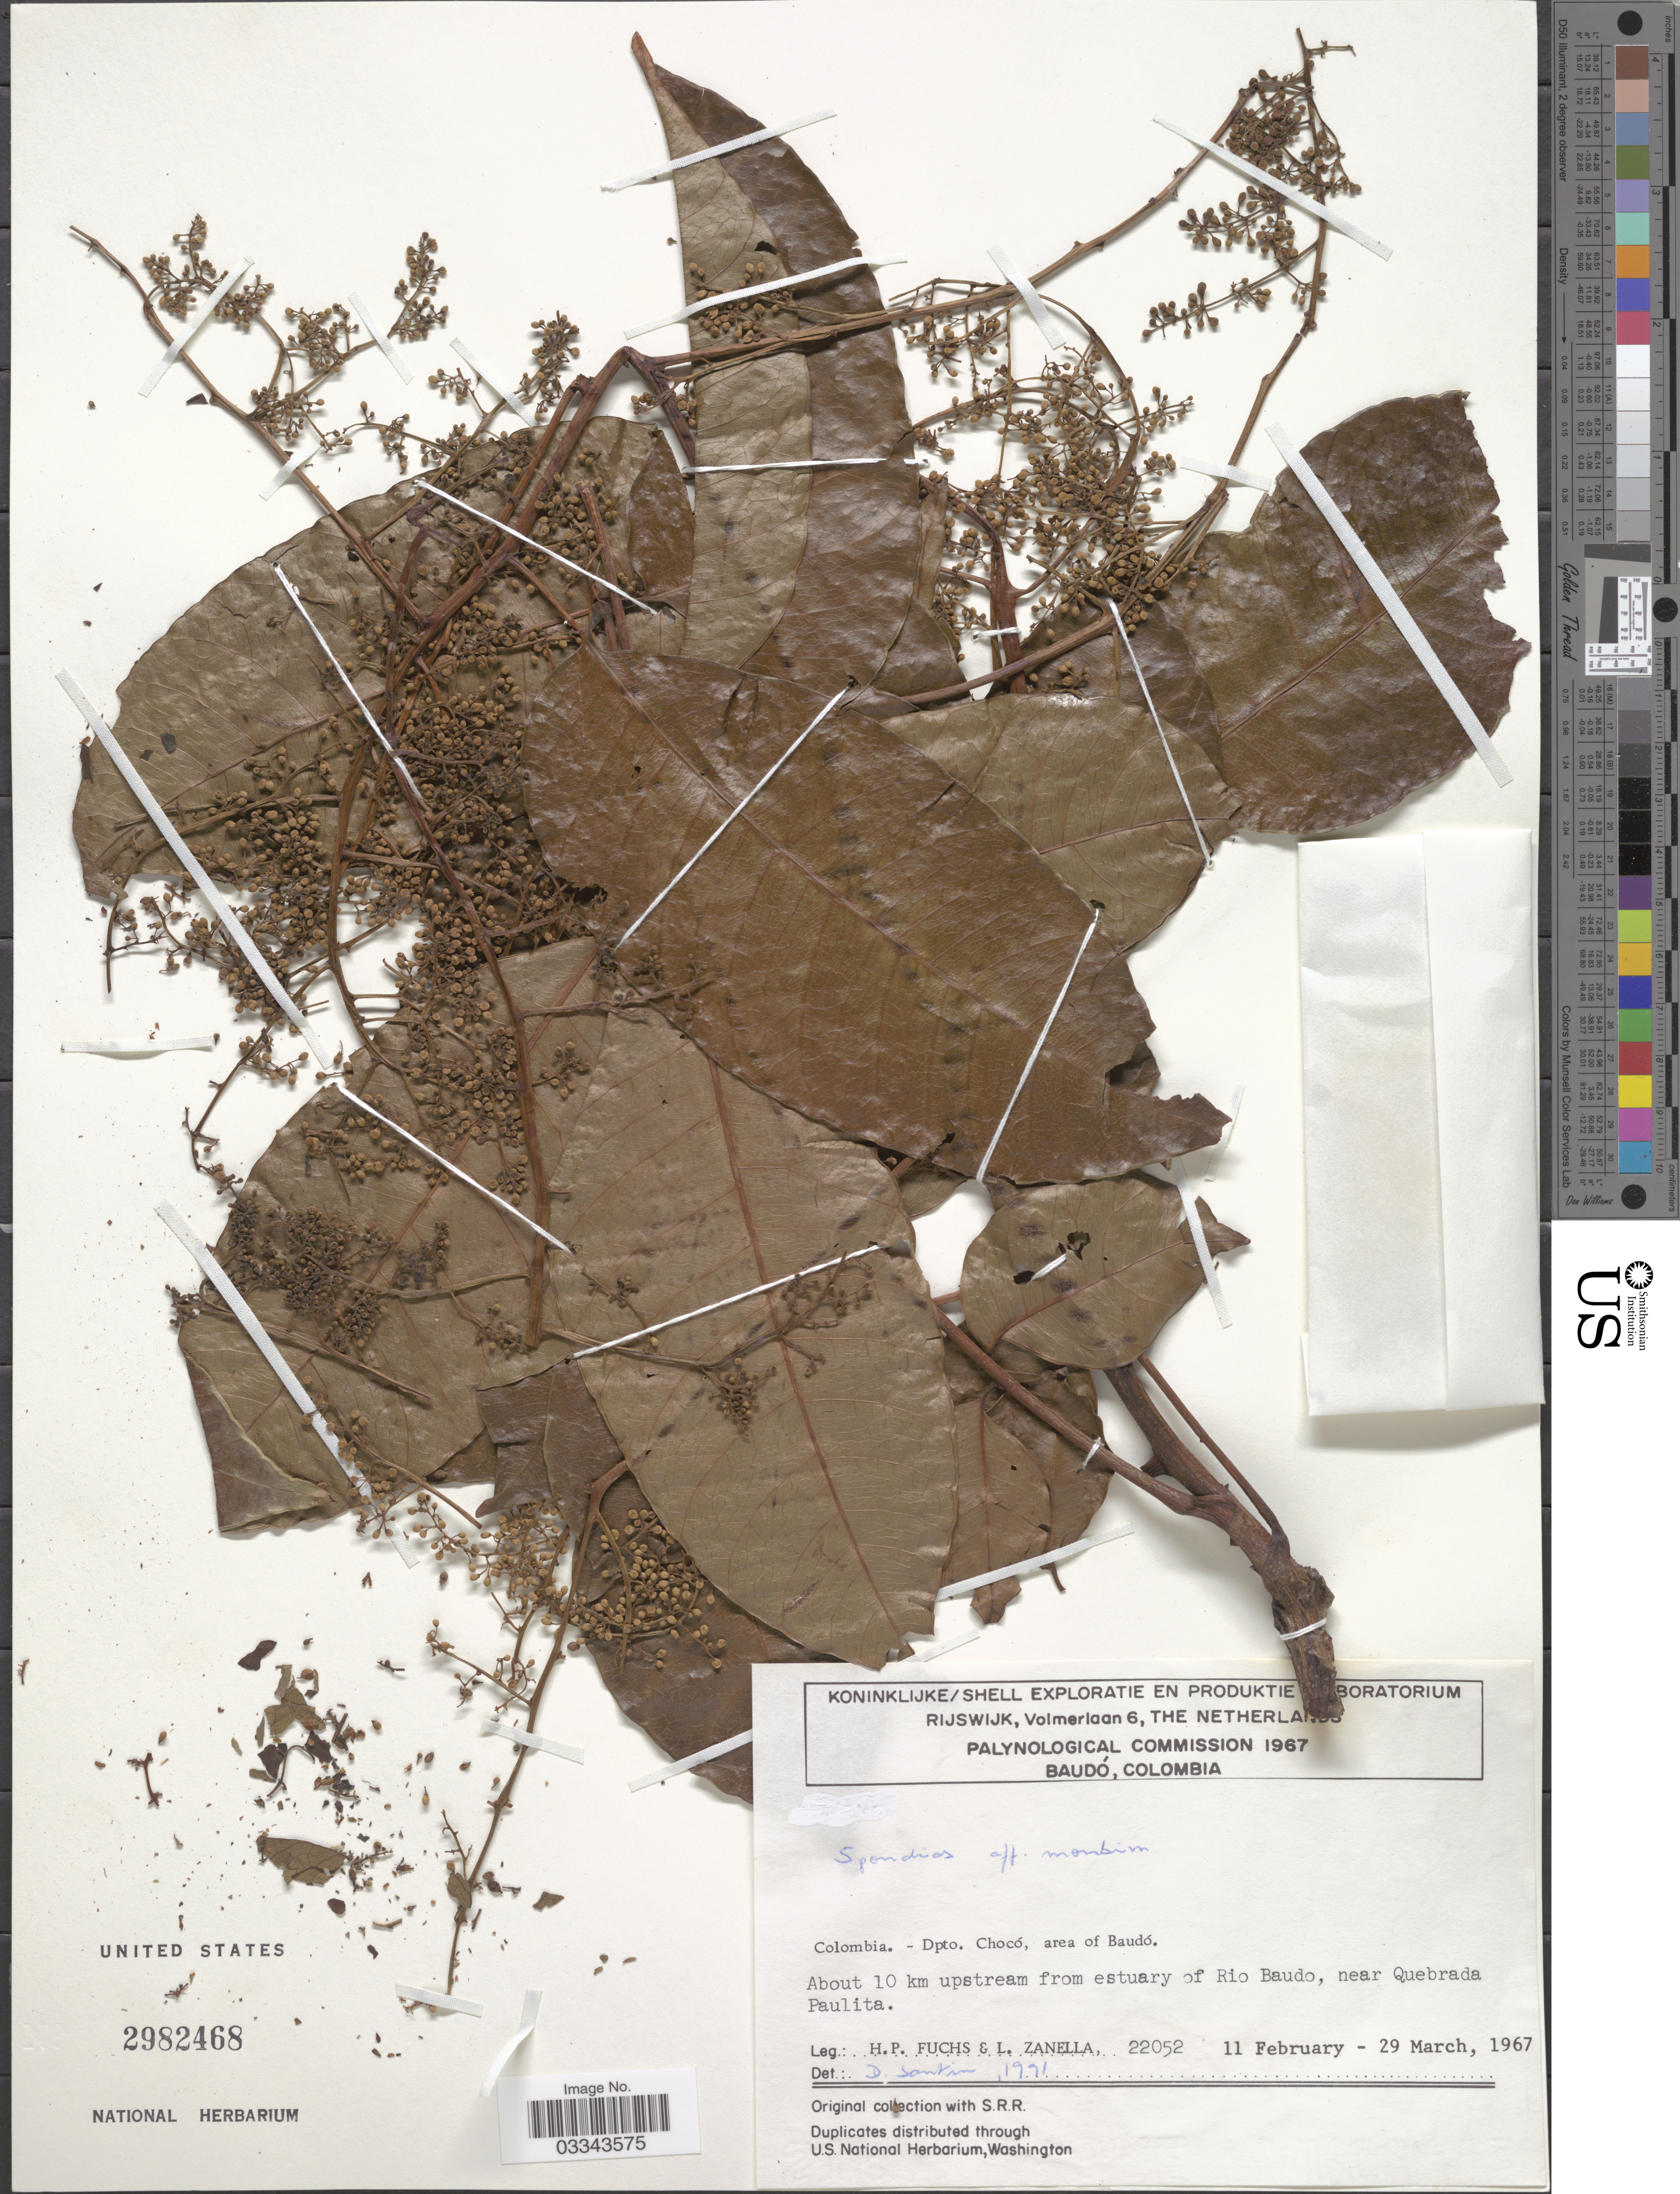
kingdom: Plantae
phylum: Tracheophyta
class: Magnoliopsida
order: Sapindales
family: Anacardiaceae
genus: Spondias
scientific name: Spondias mombin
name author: L.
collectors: H. P. Fuchs & L. Zanella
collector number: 22052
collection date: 1967-02-11/1967-03-29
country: Colombia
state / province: Chocó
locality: Dpto. Chocó, area of Baudó. About 10 km upstream from estuary of Rio Baudo, near Quebrada Paulita.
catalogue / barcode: US 2982468